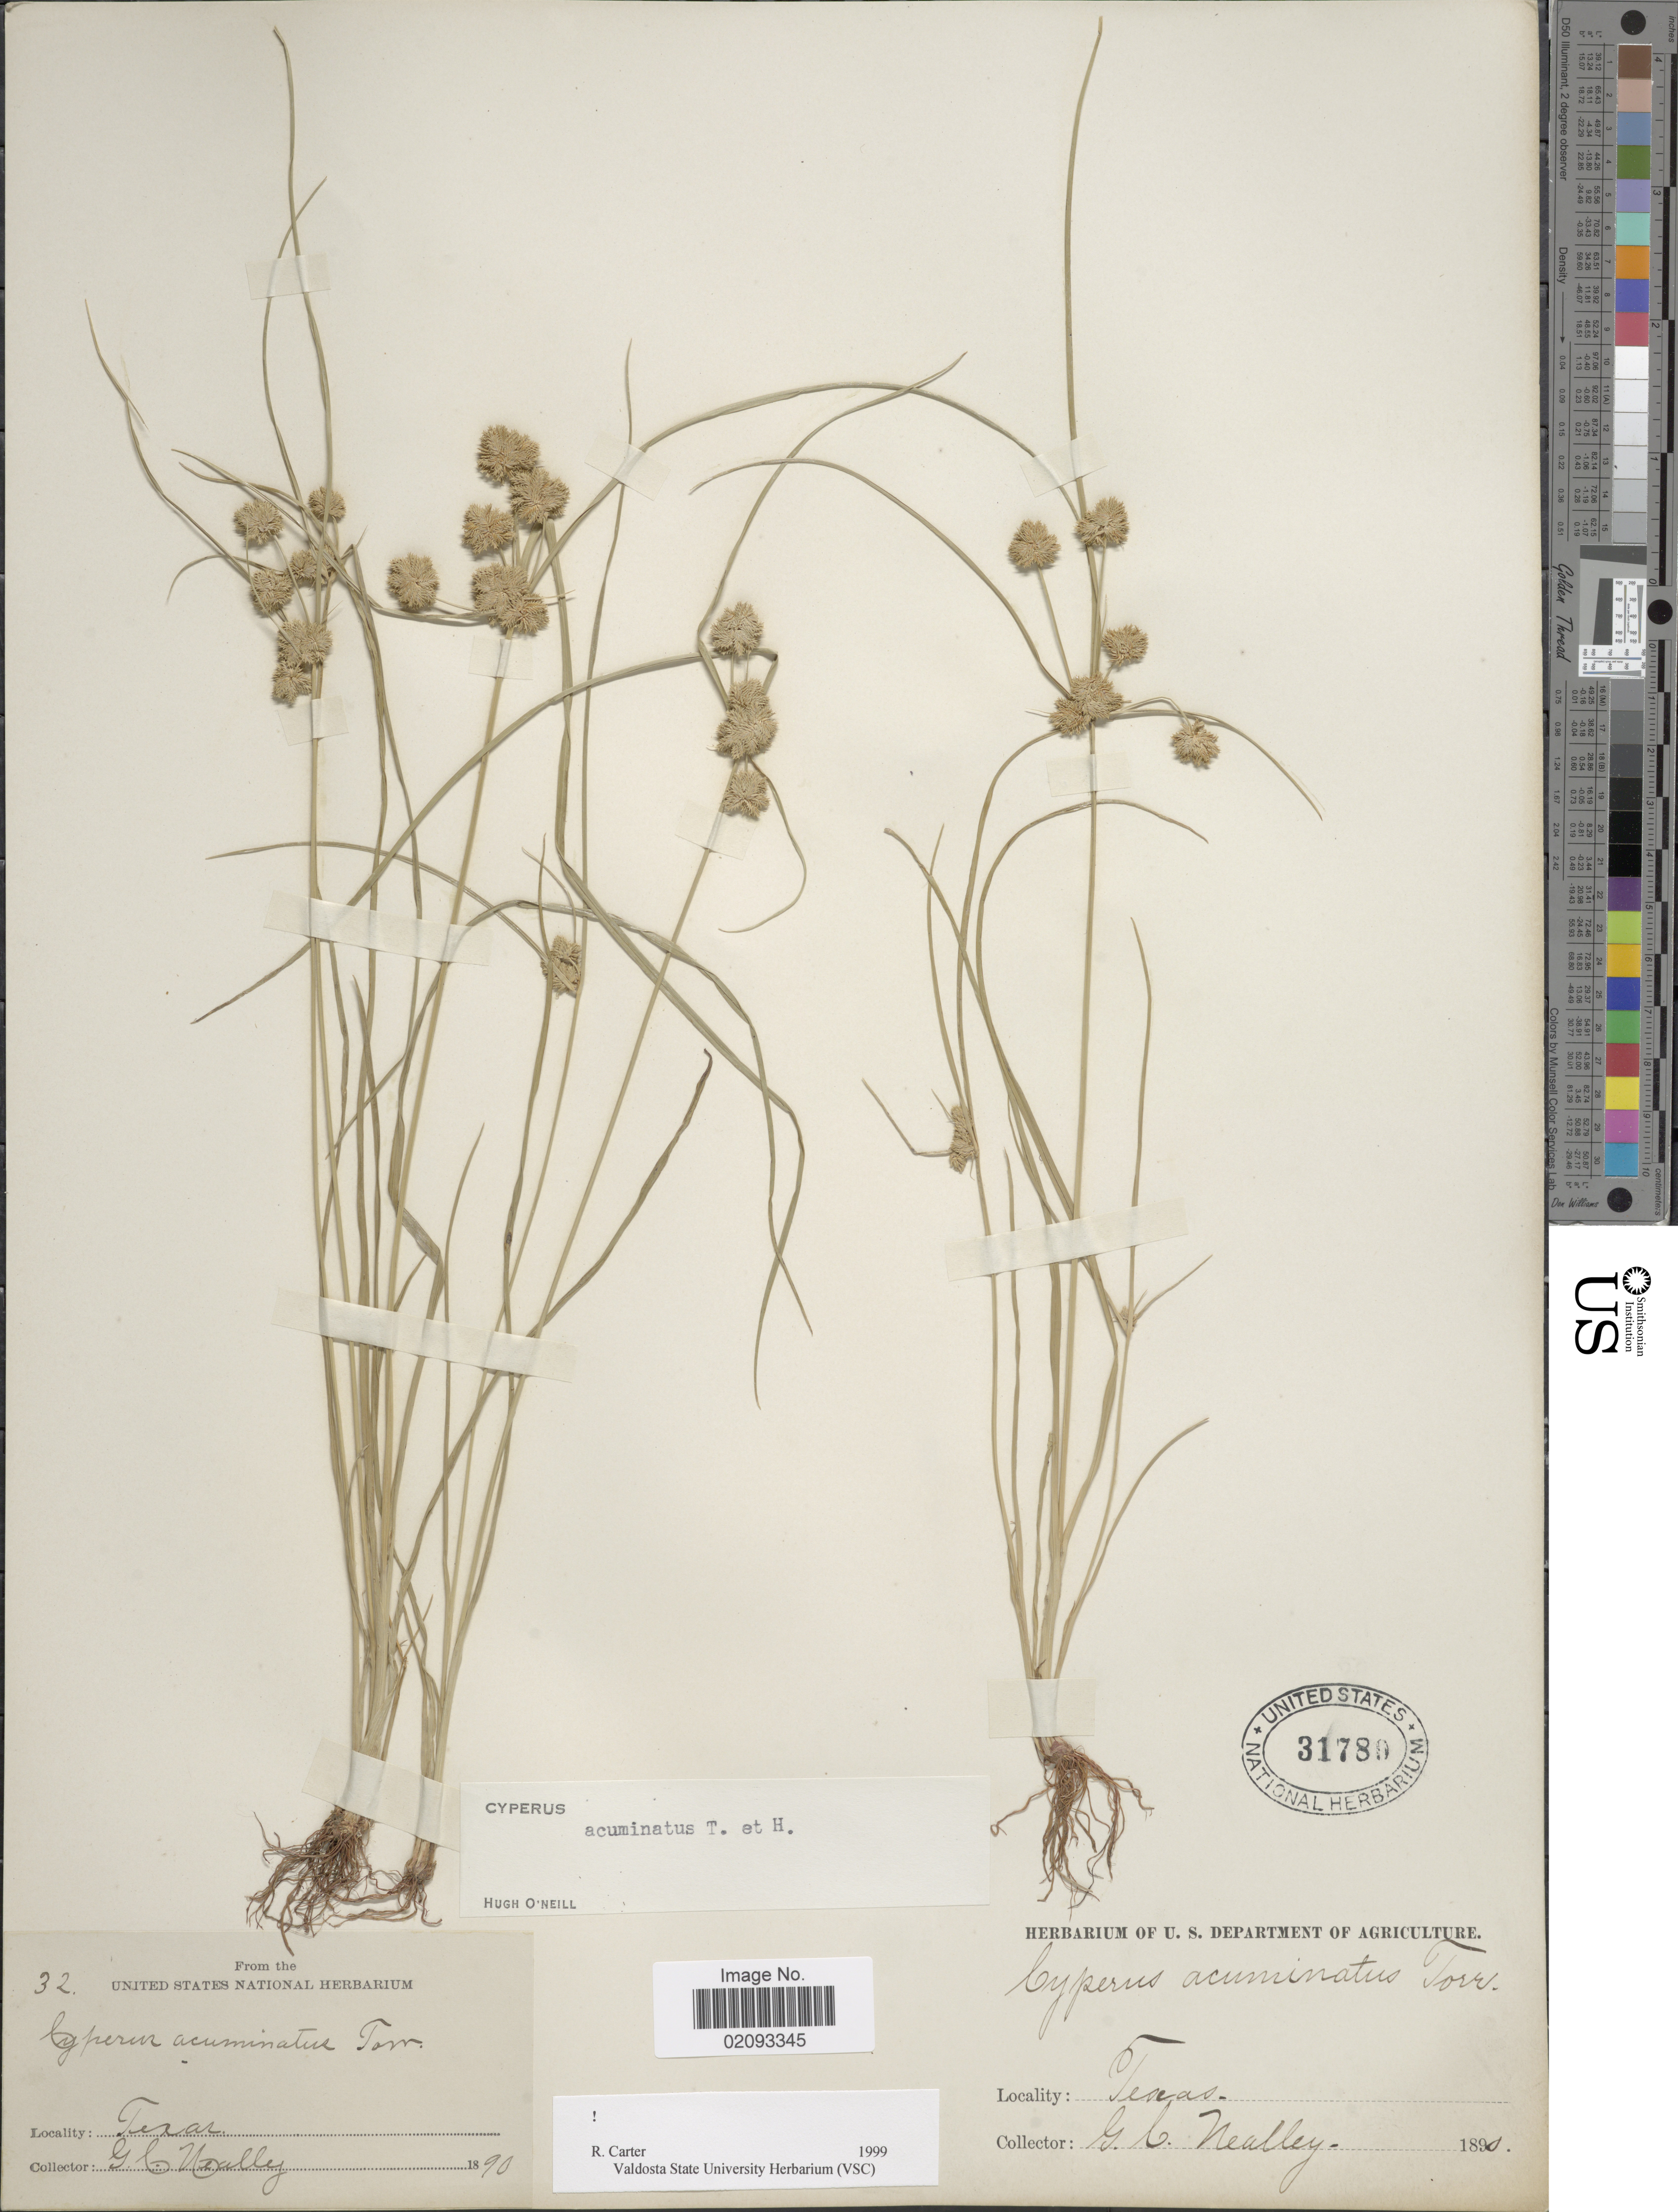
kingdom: Plantae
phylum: Tracheophyta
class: Liliopsida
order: Poales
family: Cyperaceae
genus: Cyperus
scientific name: Cyperus acuminatus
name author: Torr. & Hook.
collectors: G. C. Nealley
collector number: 32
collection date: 1890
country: United States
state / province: Texas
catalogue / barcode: US 31780